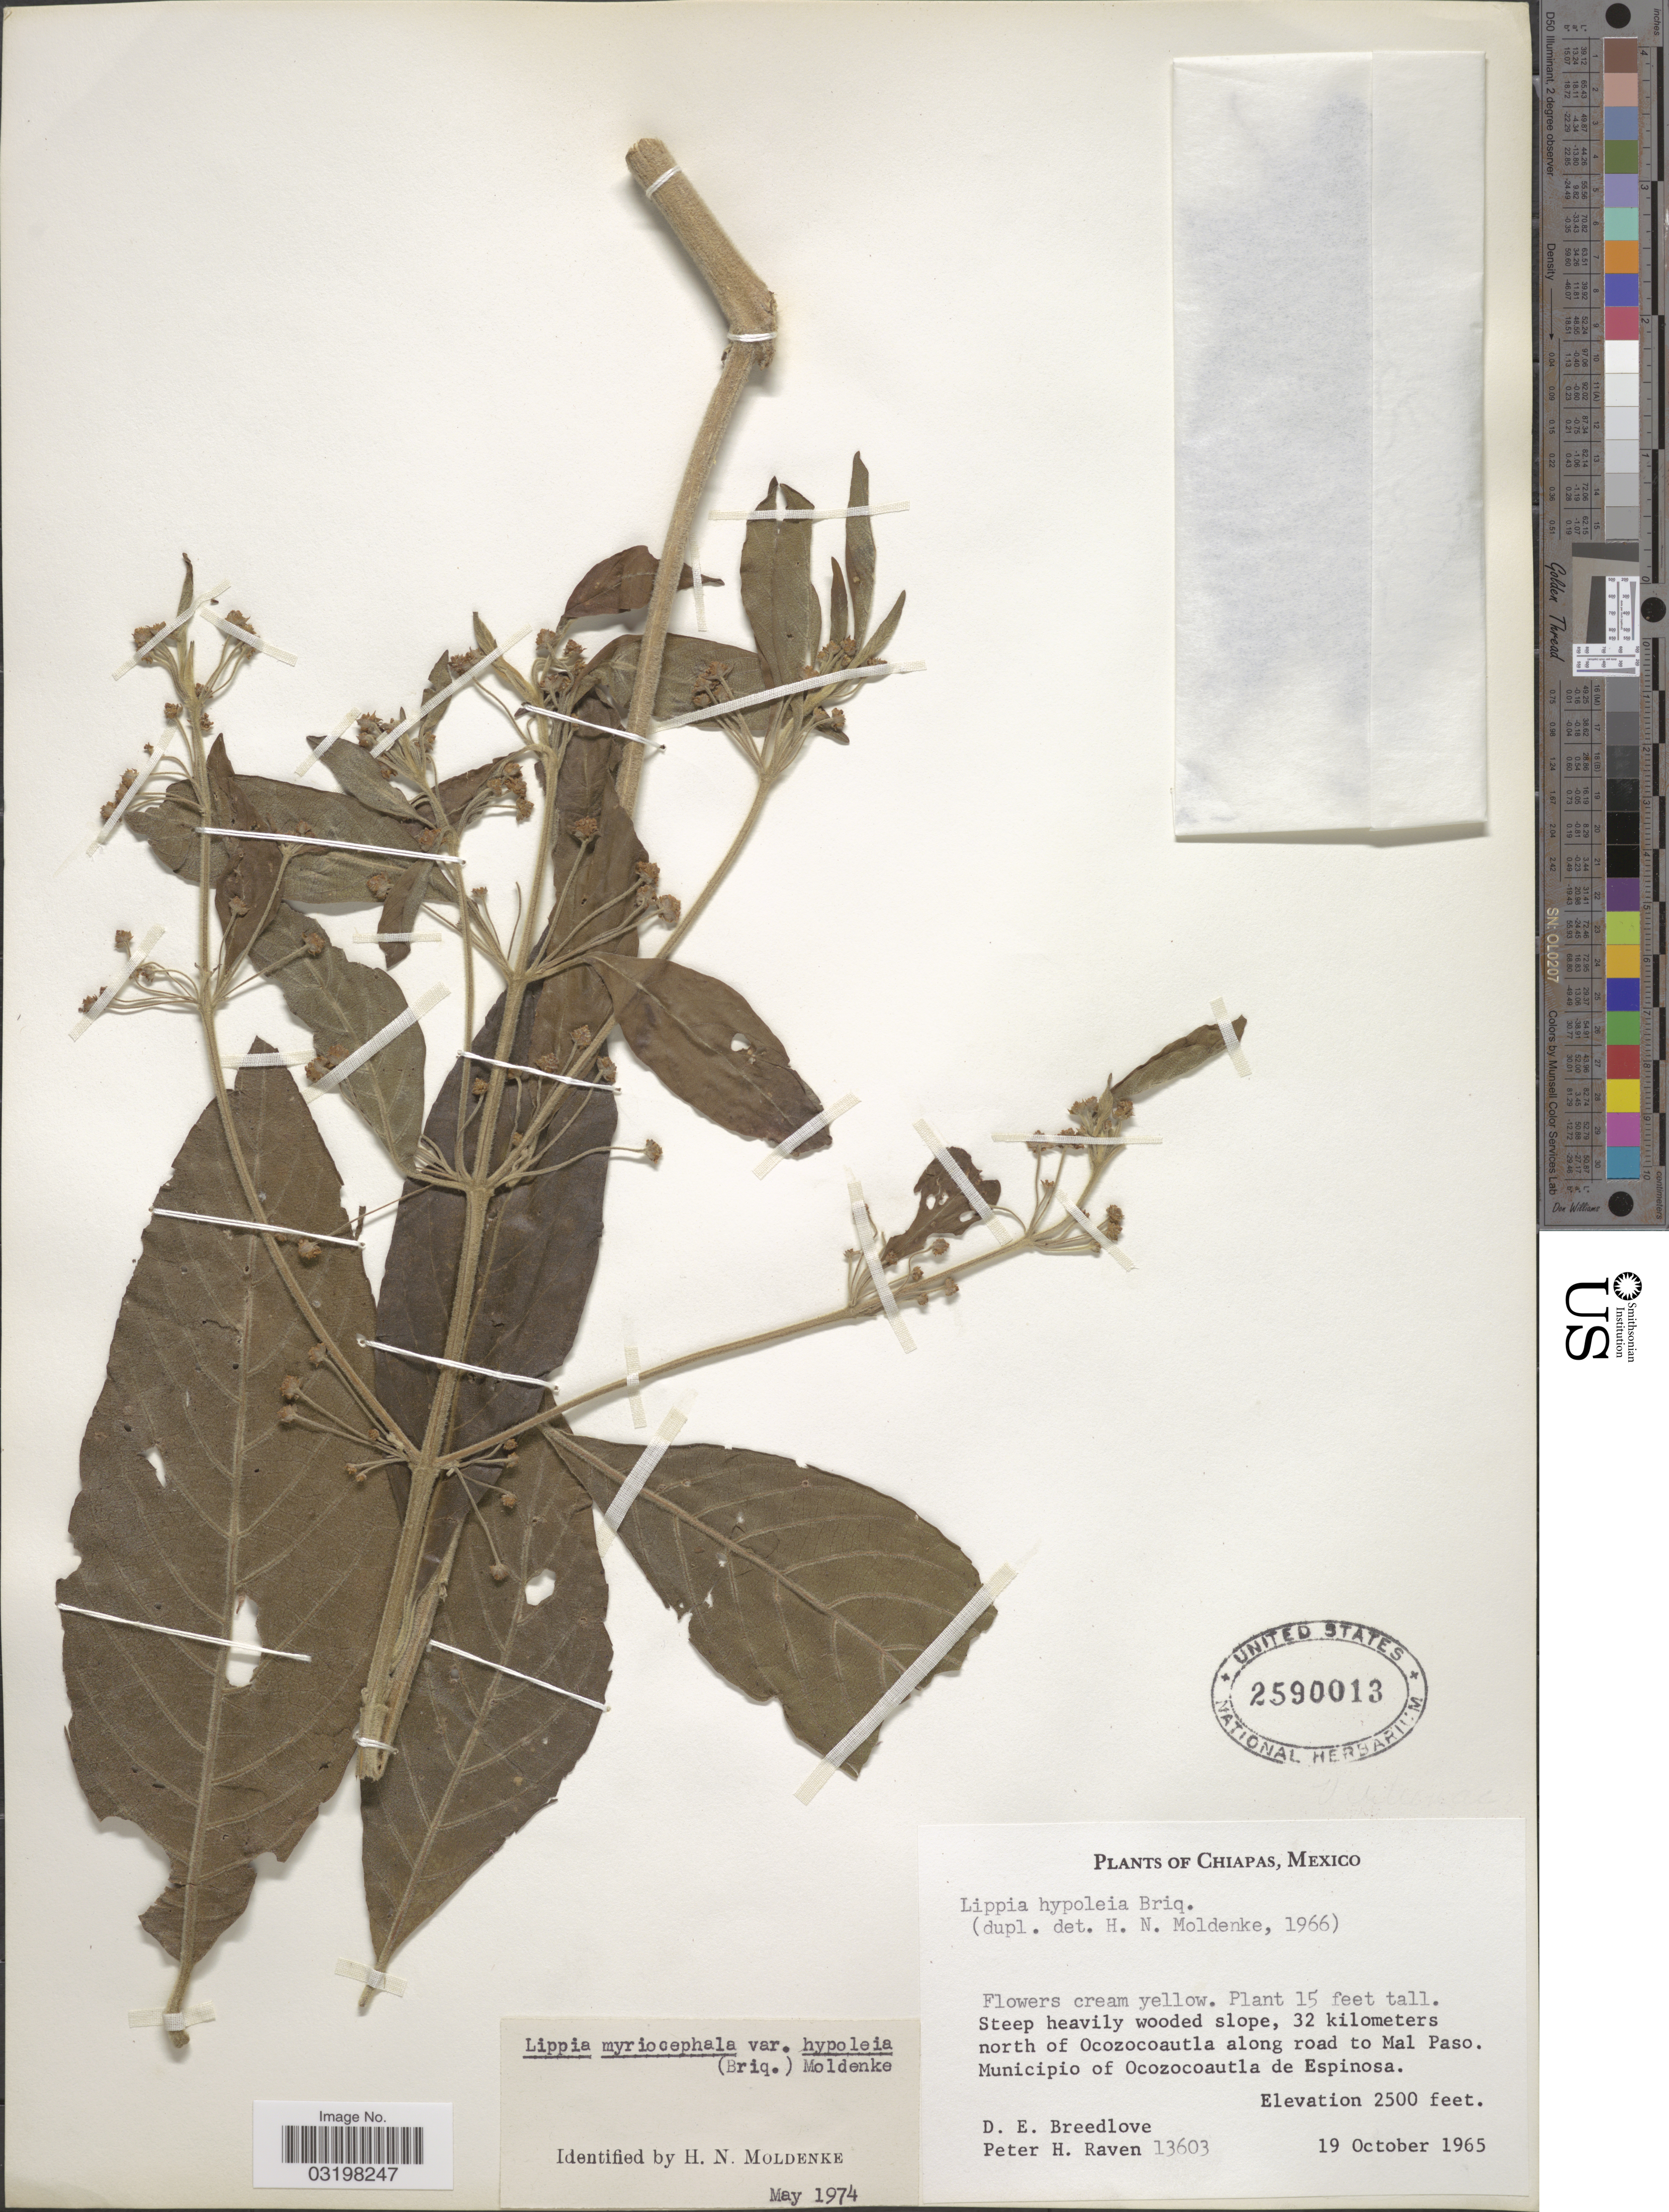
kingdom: Plantae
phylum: Tracheophyta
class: Magnoliopsida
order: Lamiales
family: Verbenaceae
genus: Lippia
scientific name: Lippia myriocephala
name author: Schltdl. & Cham.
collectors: D. E. Breedlove & P. Raven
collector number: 13603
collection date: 1965-10-19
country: Mexico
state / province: Chiapas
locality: Steep heavily wooded slope, 32 kilometers north of Ocozocoautla along road to Mal Pasa. Municipio of Ocozocoautla de Espinosa.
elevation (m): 762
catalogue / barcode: US 2590013